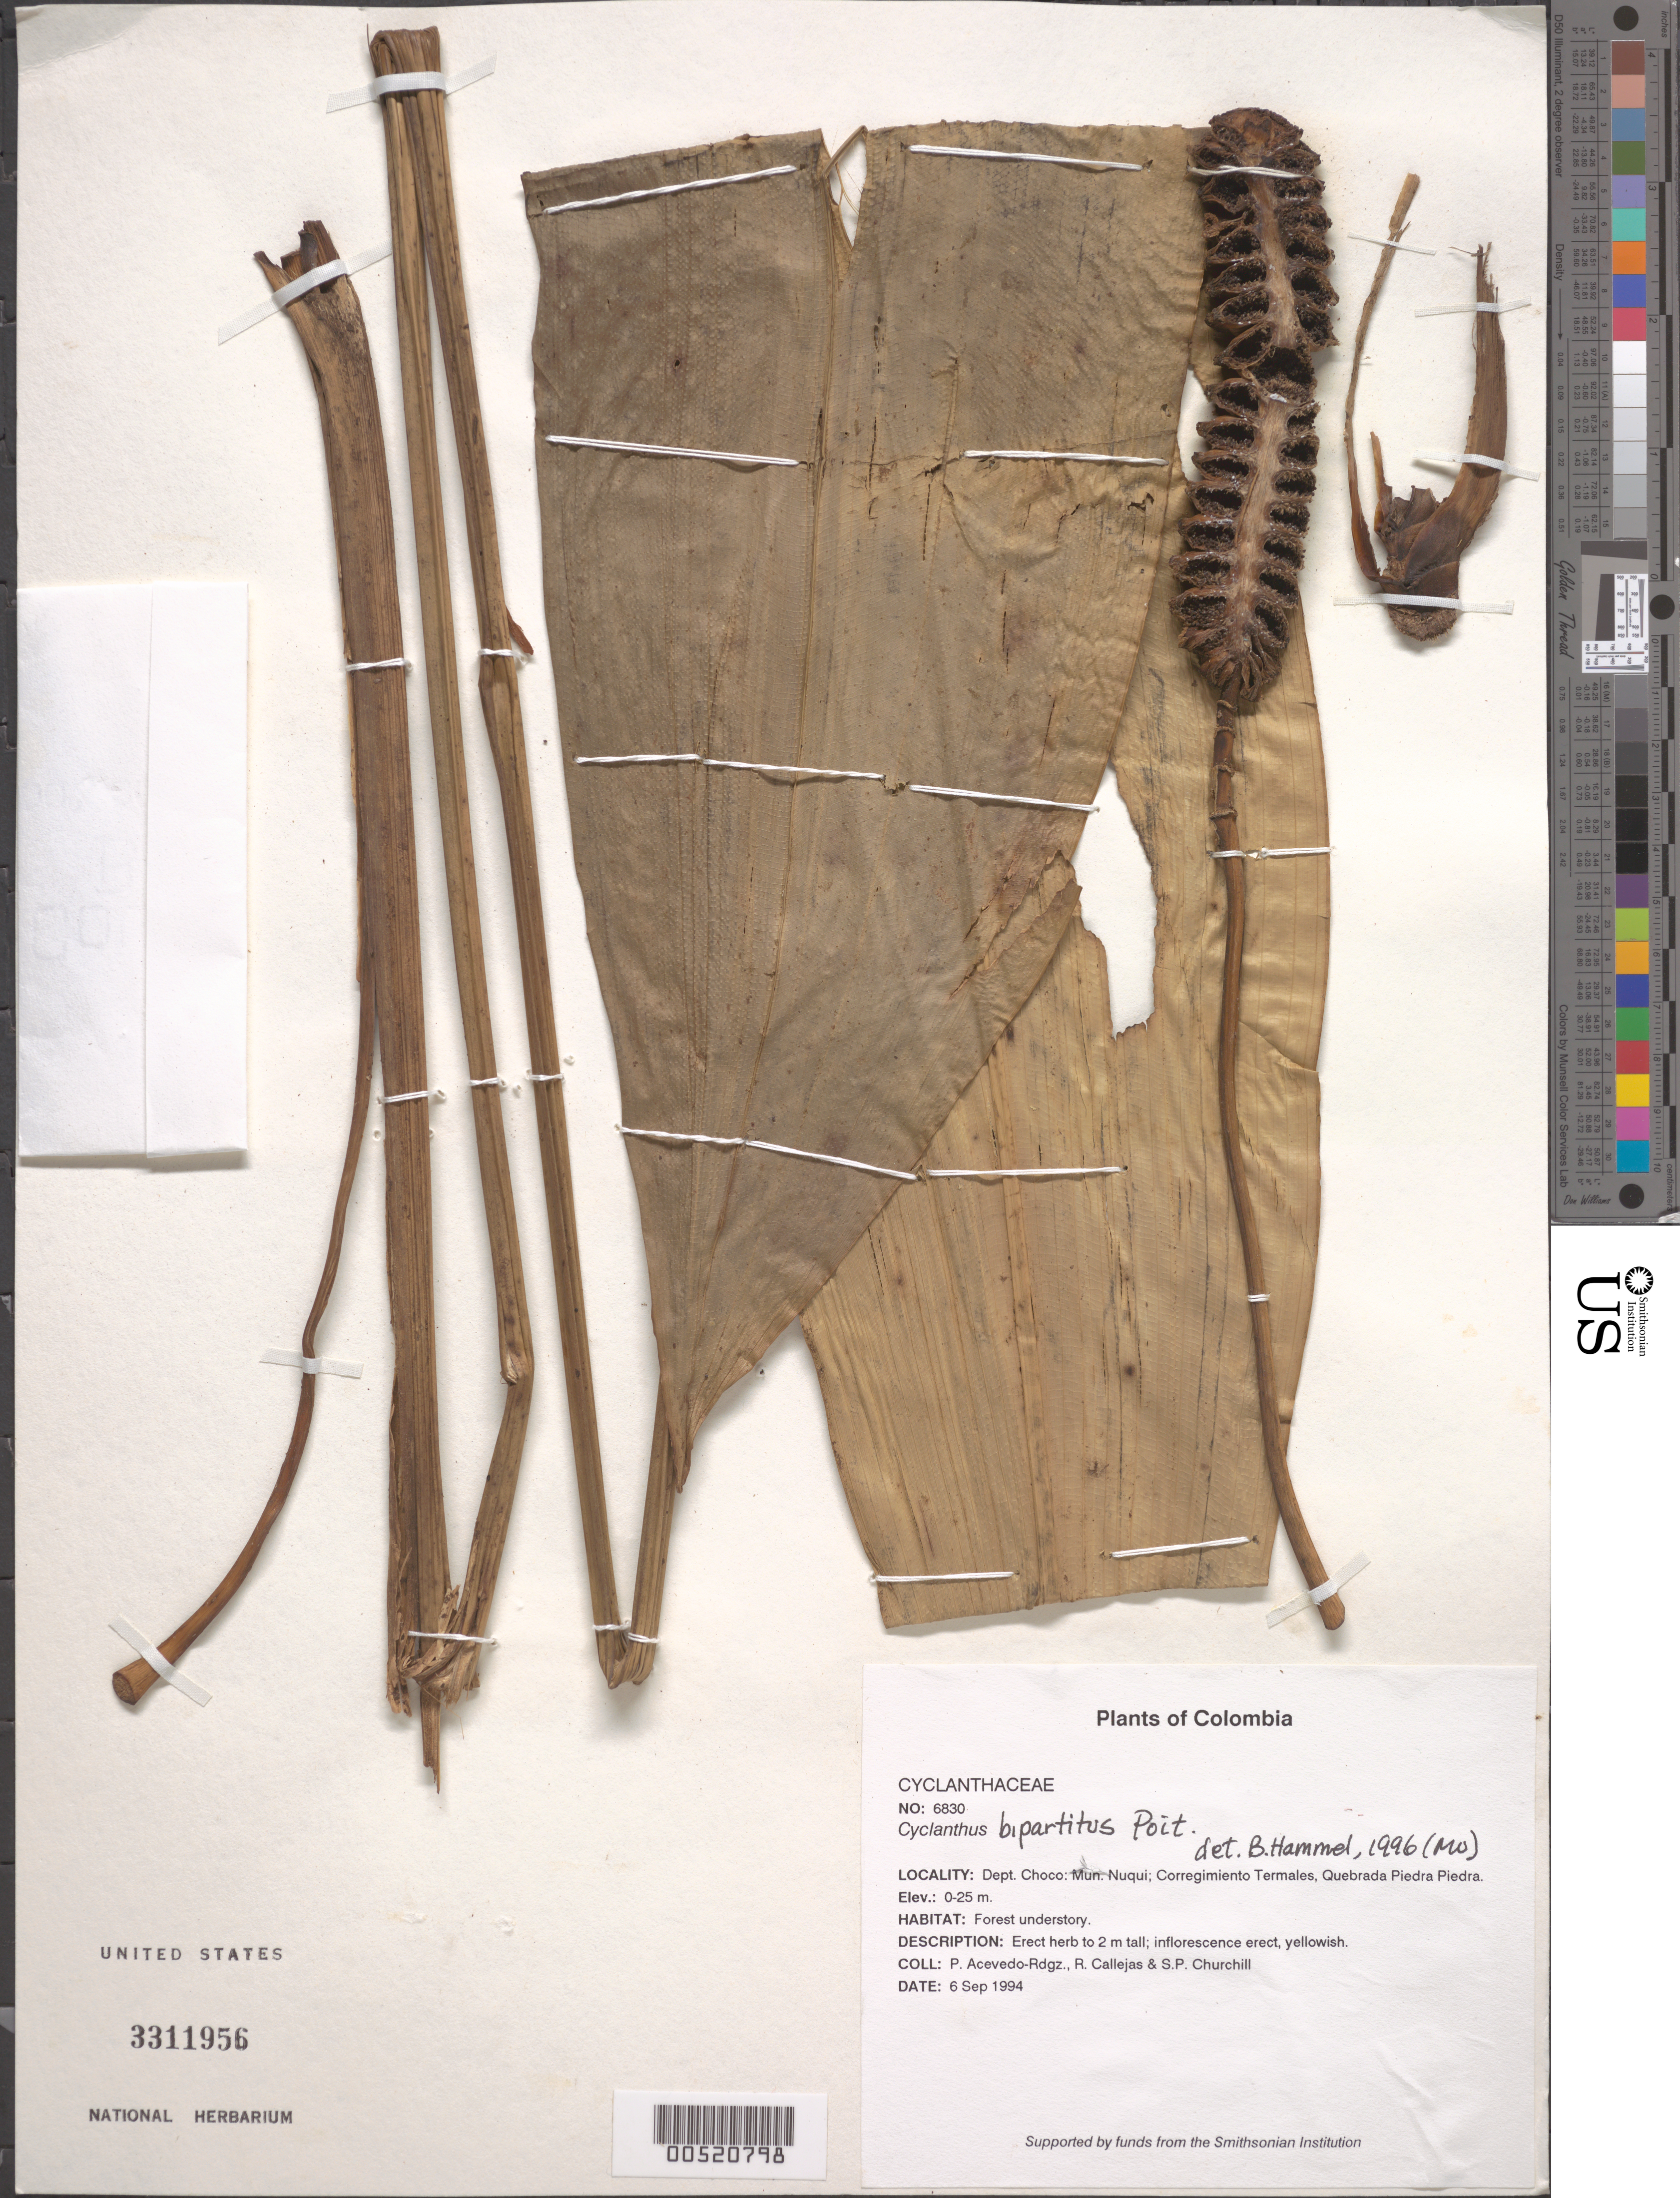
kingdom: Plantae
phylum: Tracheophyta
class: Liliopsida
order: Pandanales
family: Cyclanthaceae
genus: Cyclanthus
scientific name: Cyclanthus bipartitus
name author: Poit. ex A. Rich.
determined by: Hammel, Barry E., (MO), Missouri Botanical Garden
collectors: P. Acevedo-Rodr., R. Callejas & S. Churchill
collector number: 6830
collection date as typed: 06 Sep 1994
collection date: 1994-09-06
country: Colombia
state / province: Chocó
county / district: Nuqui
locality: Depart. Choco; Mun. Nuqui; Corregimiento Termales. Quebrada Piedra Piedra.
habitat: Forest understory.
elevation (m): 0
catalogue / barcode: US 3311956